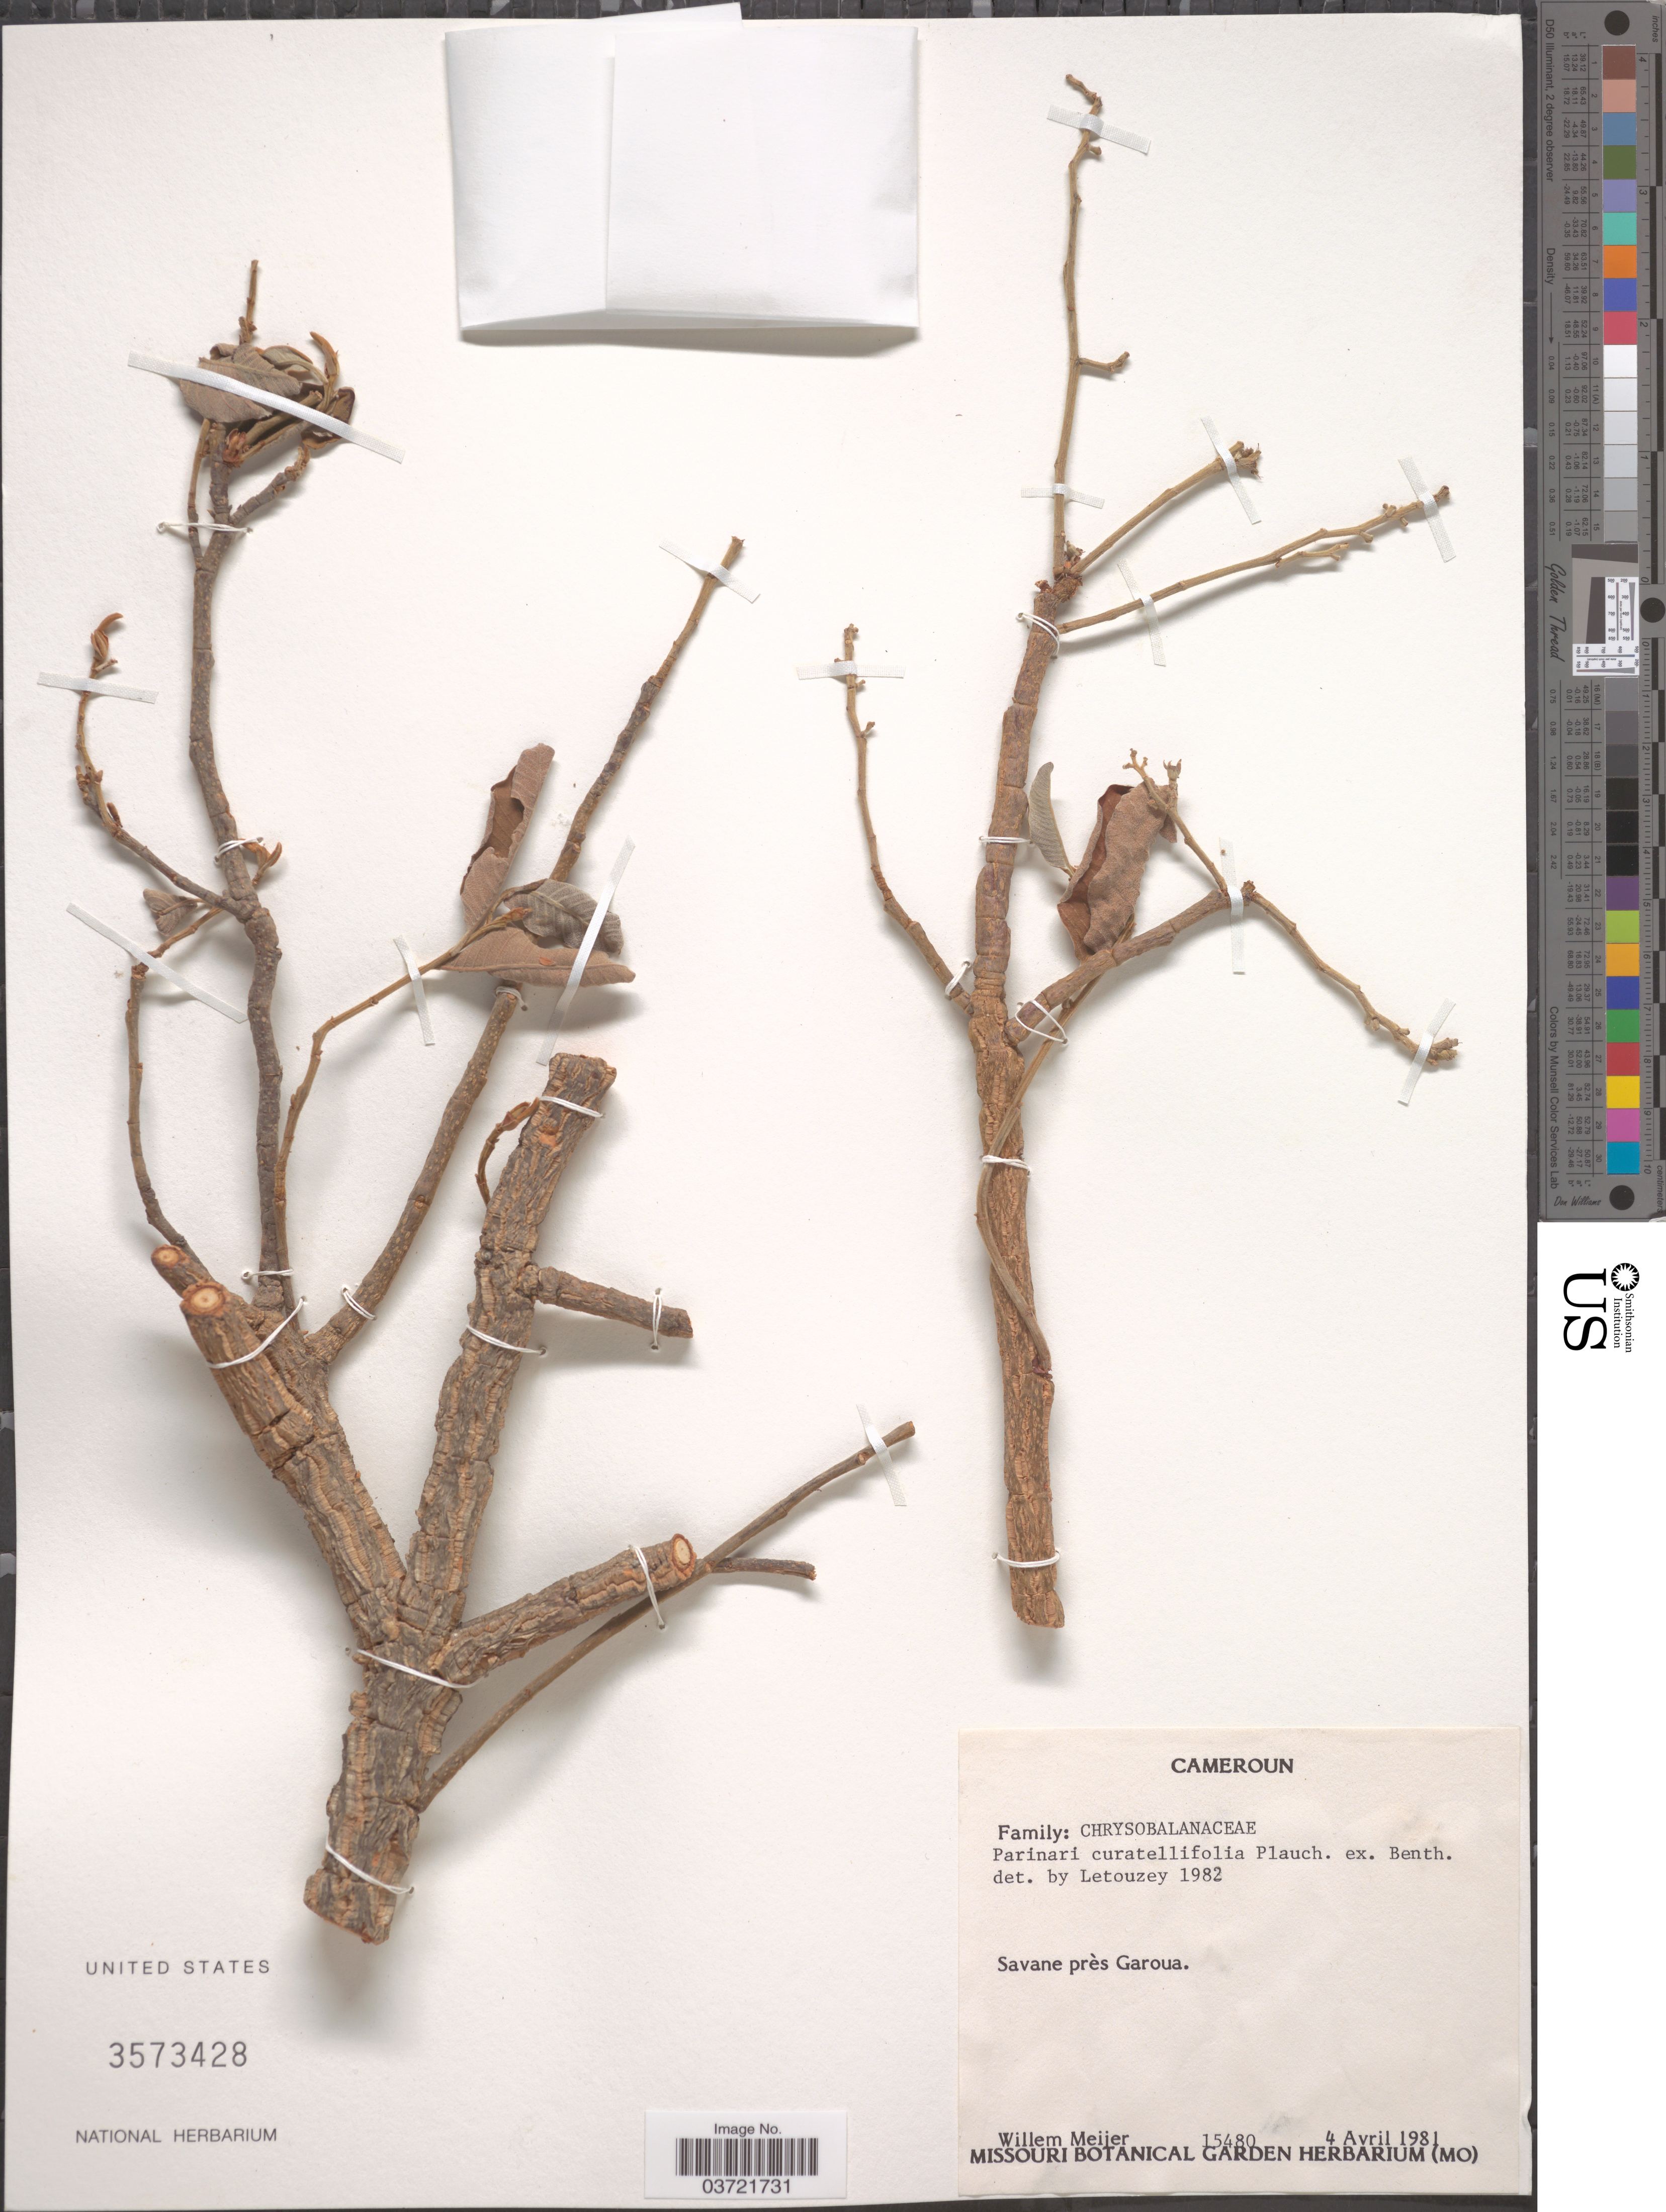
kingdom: Plantae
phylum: Tracheophyta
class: Magnoliopsida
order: Malpighiales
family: Chrysobalanaceae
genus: Parinari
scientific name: Parinari curatellifolia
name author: Planch. ex Benth.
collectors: W. Meijer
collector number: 15480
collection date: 1981-04-04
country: Cameroon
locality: Savane près Garoua.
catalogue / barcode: US 3573428